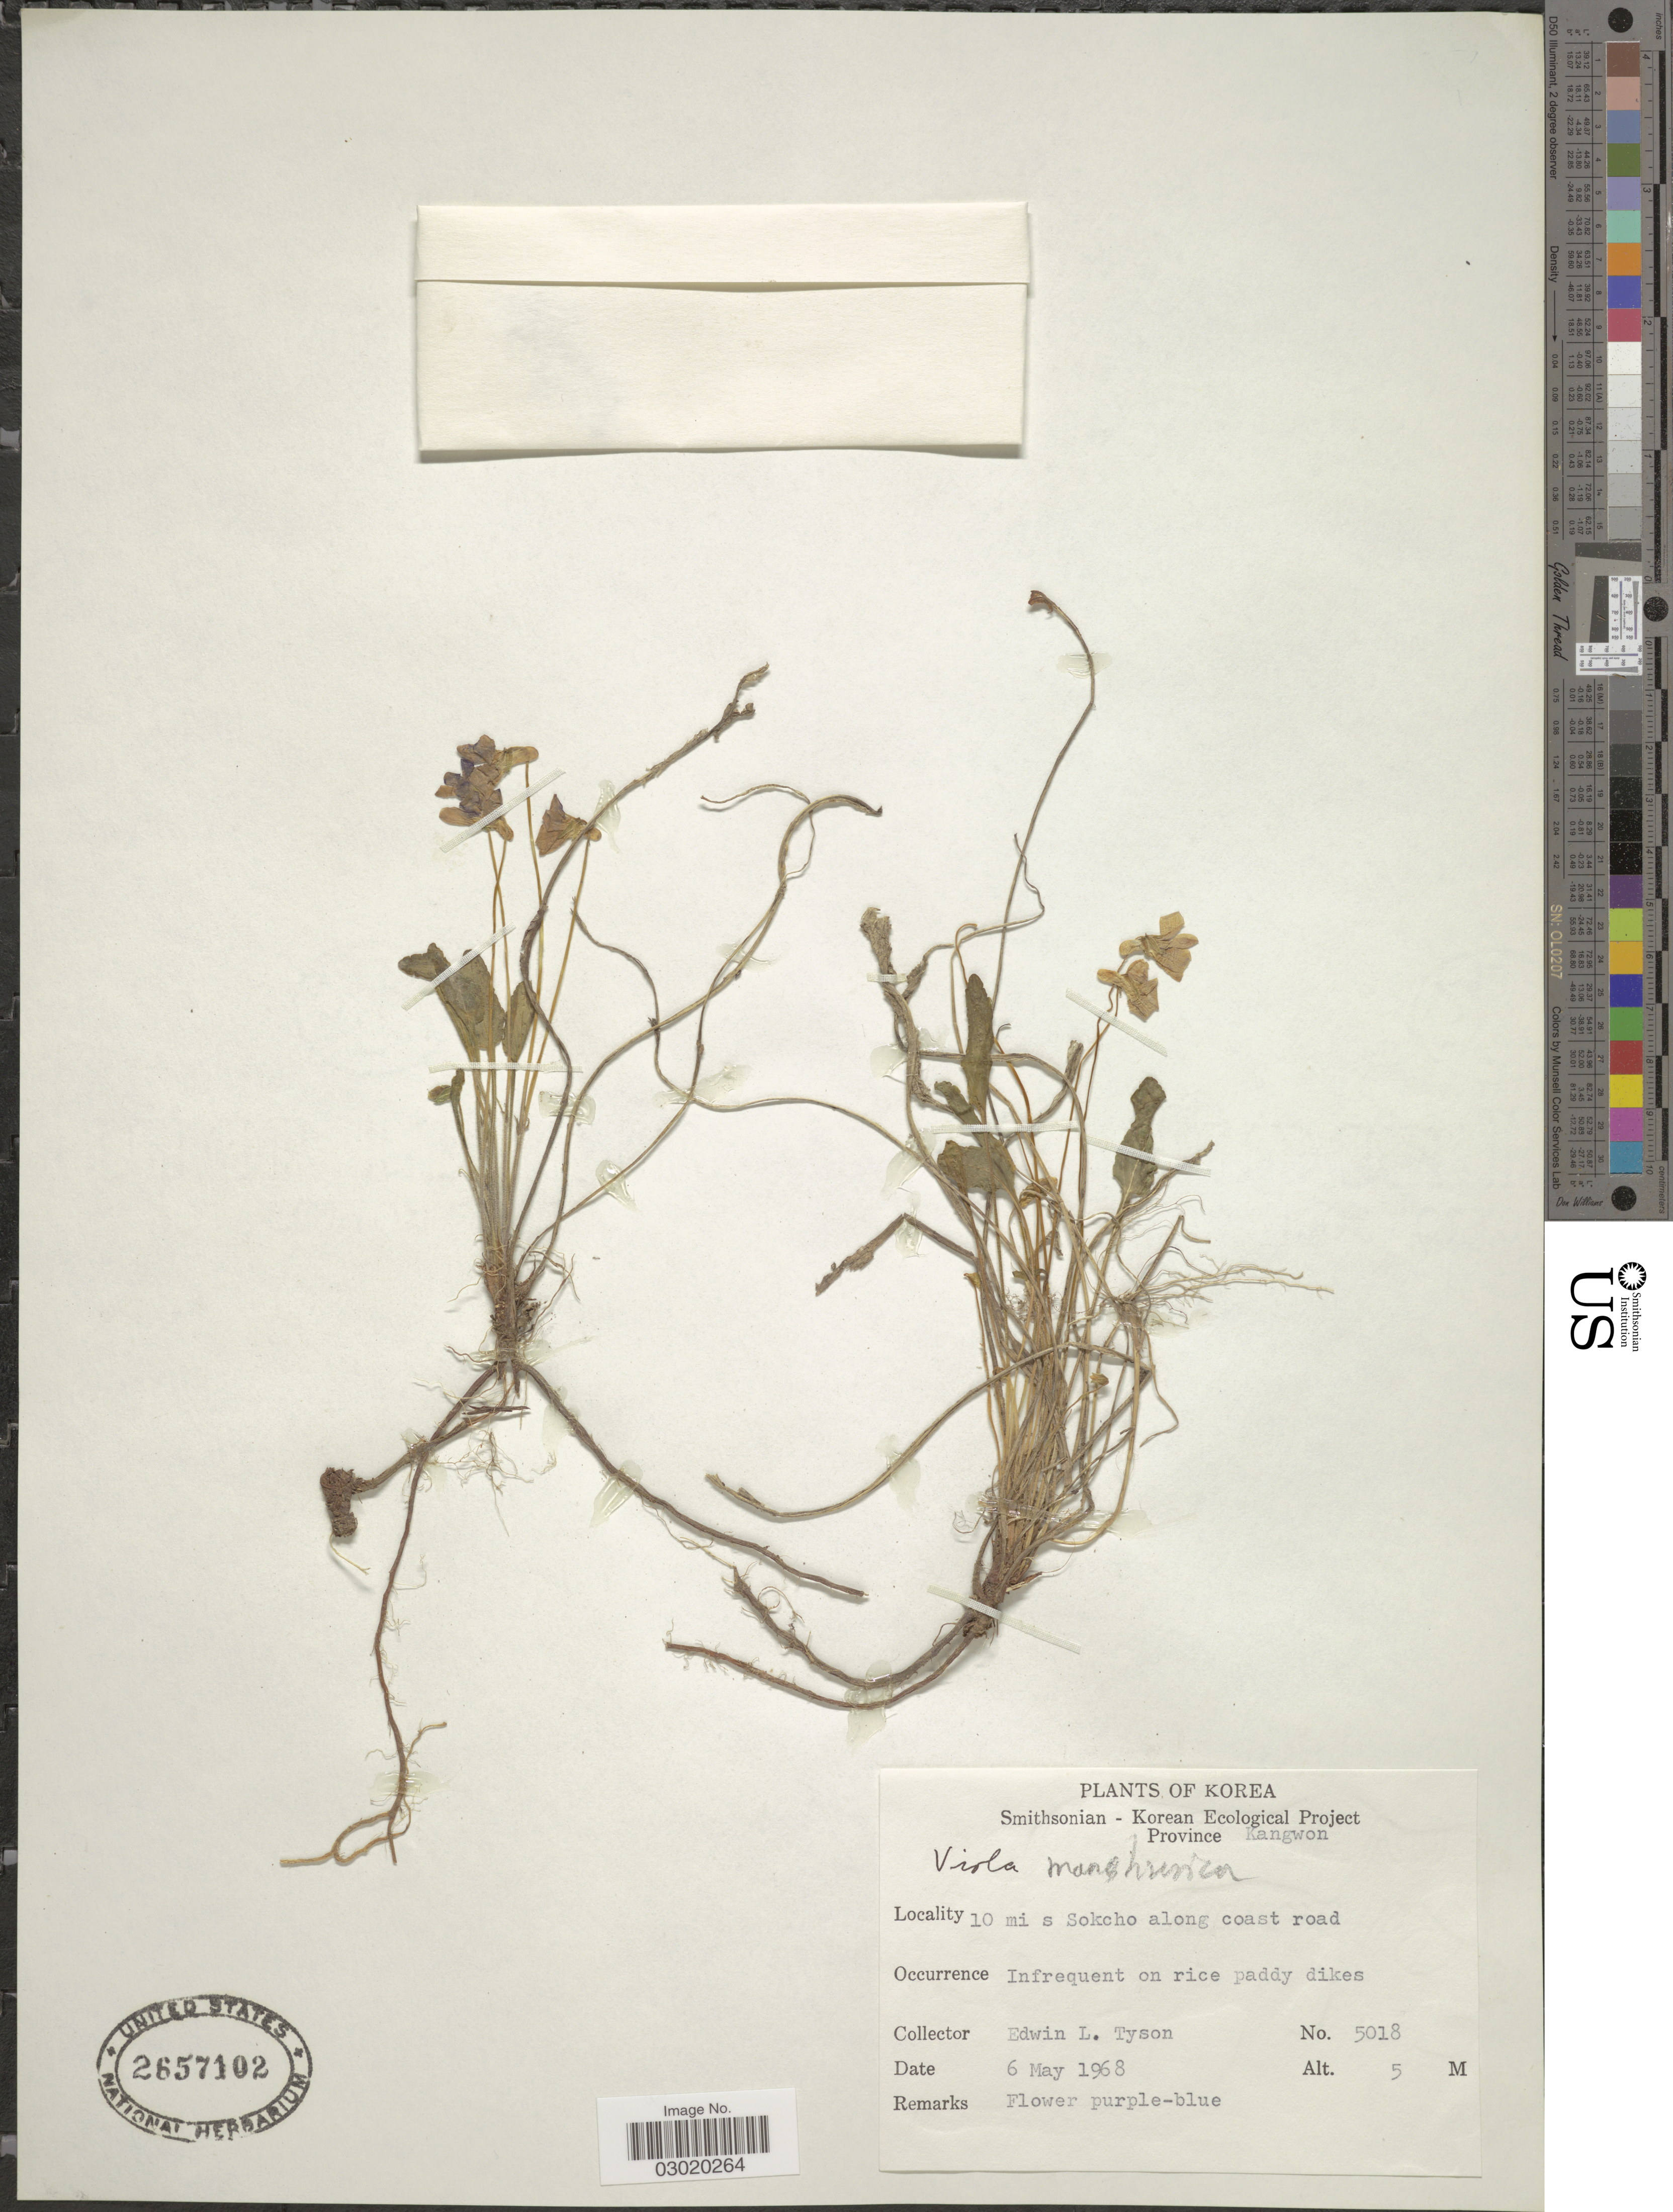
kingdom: Plantae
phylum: Tracheophyta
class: Magnoliopsida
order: Malpighiales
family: Violaceae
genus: Viola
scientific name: Viola sp.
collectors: E. L. Tyson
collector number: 5018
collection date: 1968-05-06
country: North Korea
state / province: Kangwon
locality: Province Kangwon, 10 mi s Sokcho along coast road.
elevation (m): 5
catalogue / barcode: US 2657102